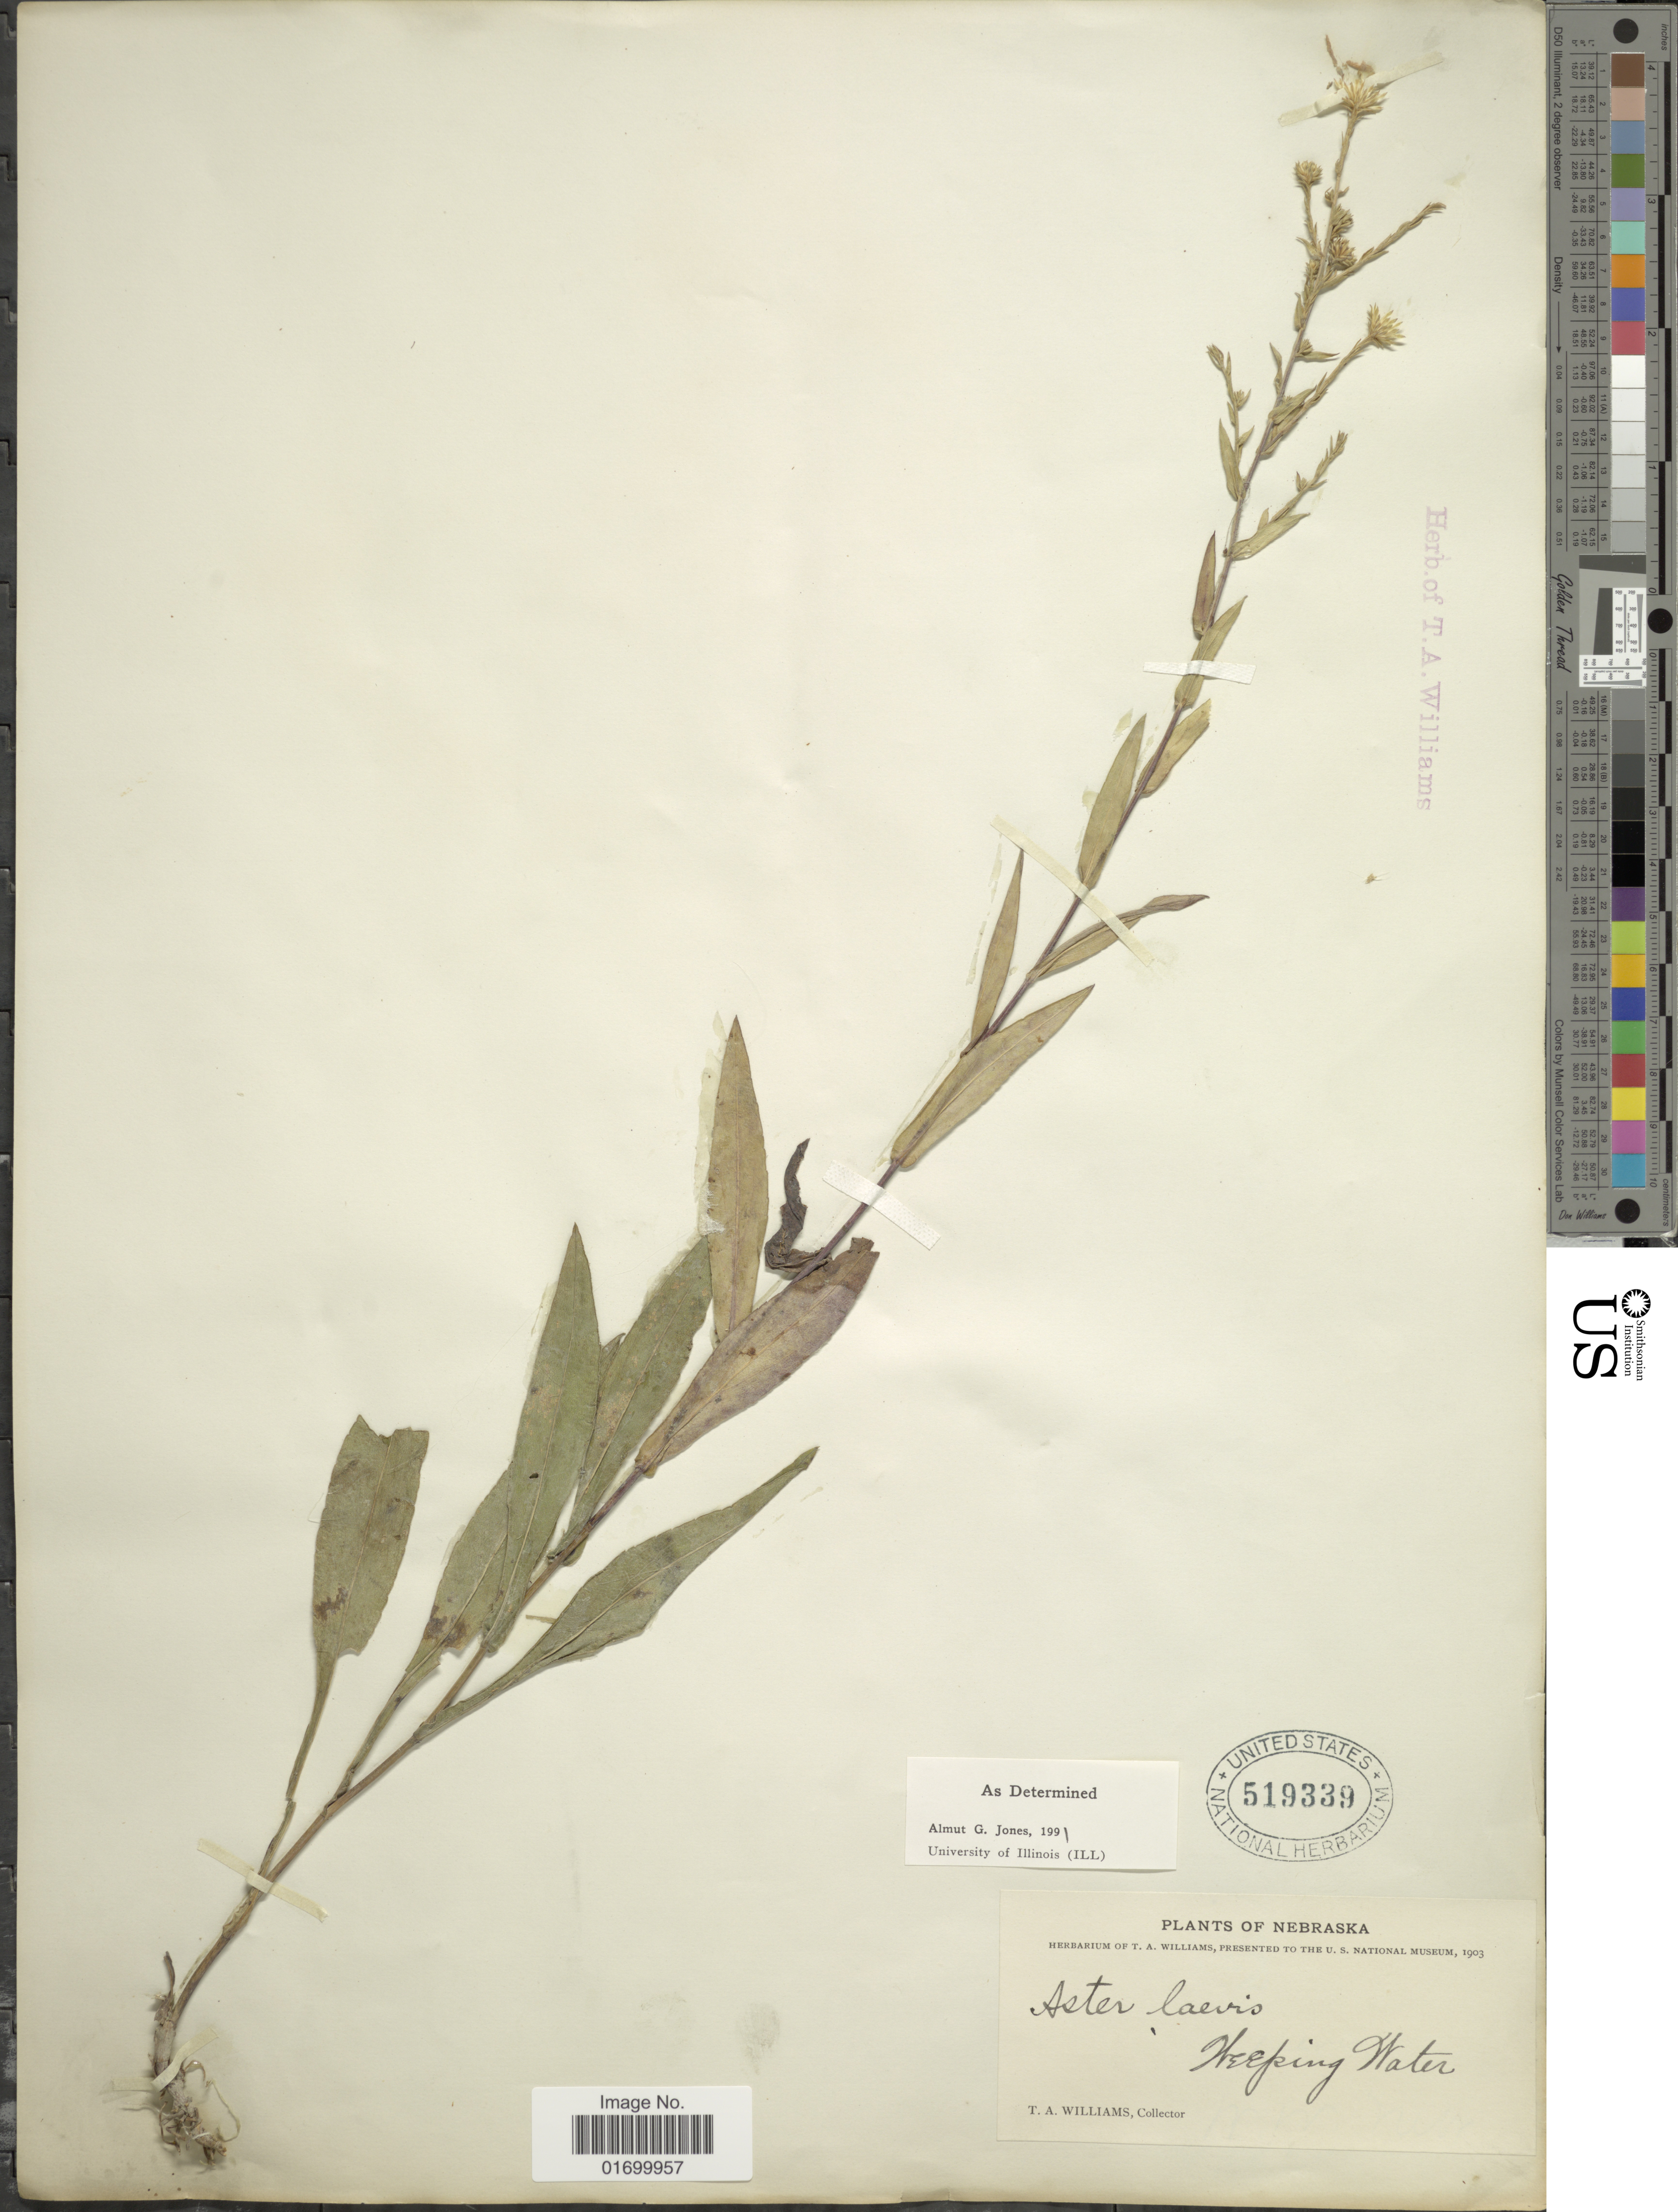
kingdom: Plantae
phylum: Tracheophyta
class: Magnoliopsida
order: Asterales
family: Asteraceae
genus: Symphyotrichum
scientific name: Symphyotrichum laeve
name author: (L.) Á. Löve & D. Löve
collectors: T. A. Williams (herbarium)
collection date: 1903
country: United States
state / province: Nebraska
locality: Weeping Water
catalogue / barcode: US 519339